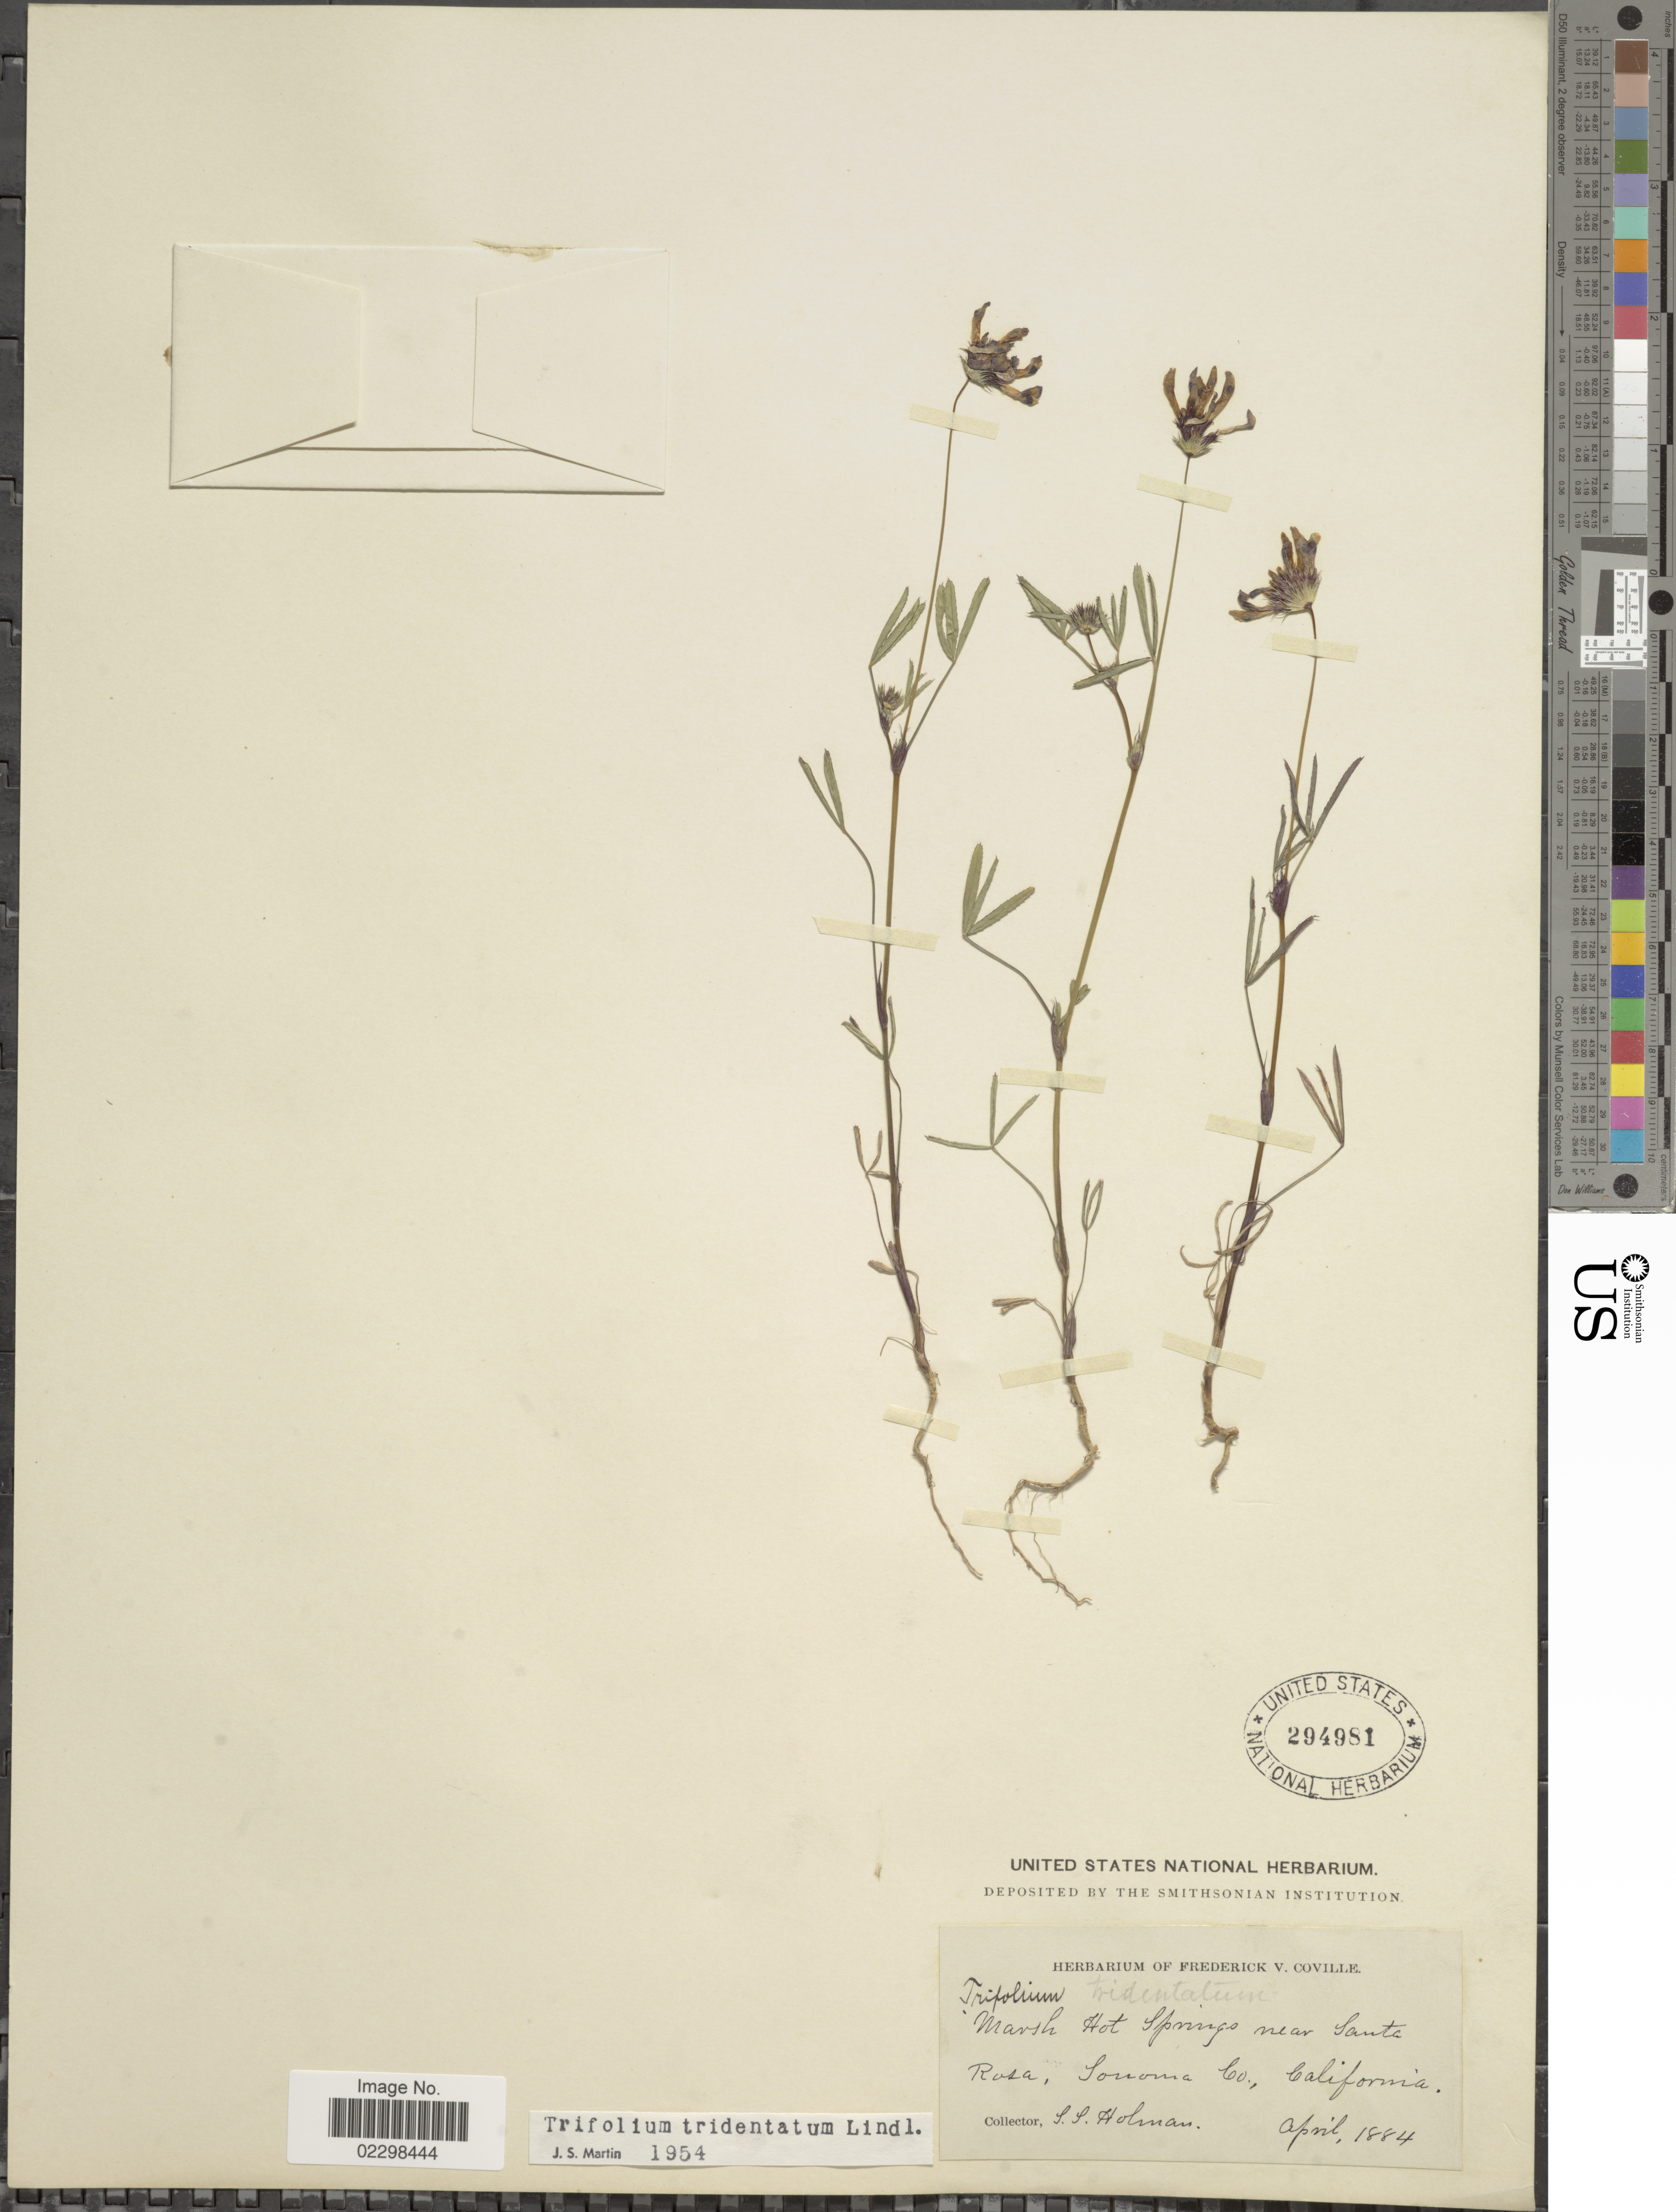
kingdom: Plantae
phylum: Tracheophyta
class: Magnoliopsida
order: Fabales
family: Fabaceae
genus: Trifolium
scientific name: Trifolium tridentatum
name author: Lindl.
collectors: S. Holman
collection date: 1884-04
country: United States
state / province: California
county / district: Sonoma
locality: Hot Springs near Santa Rosa, Sonoma Co.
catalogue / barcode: US 294981